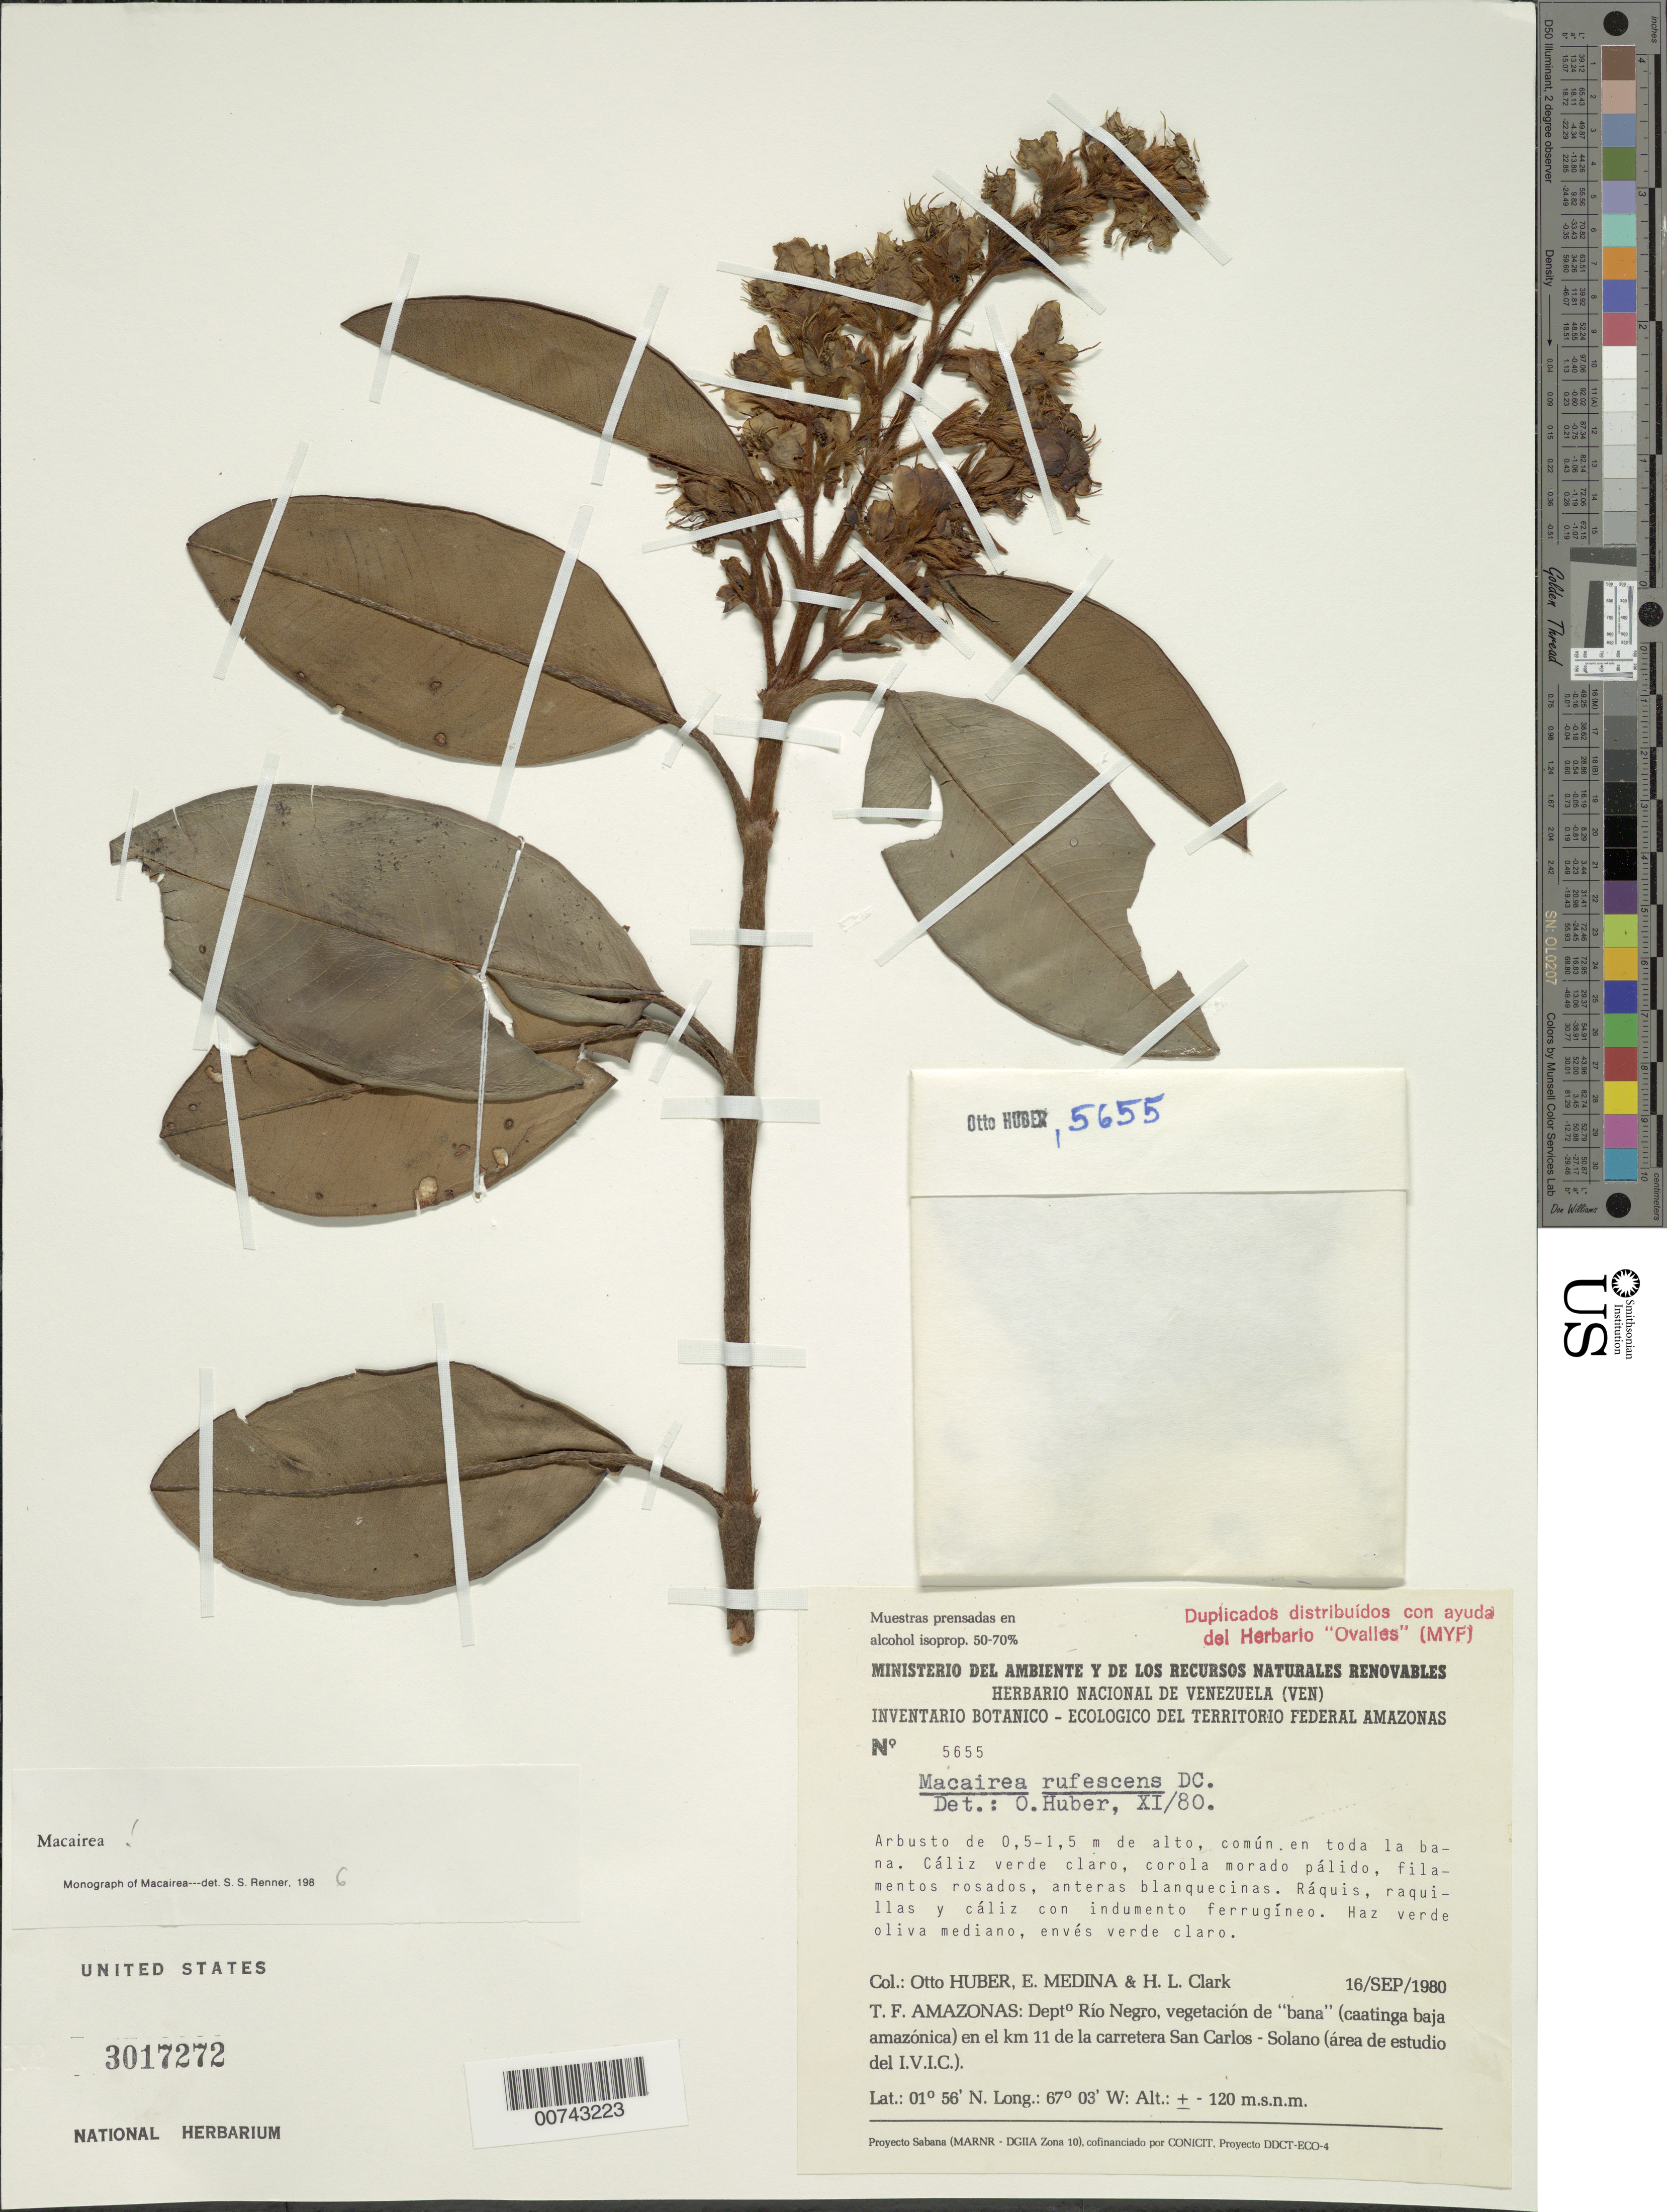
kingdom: Plantae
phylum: Tracheophyta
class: Magnoliopsida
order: Myrtales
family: Melastomataceae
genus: Macairea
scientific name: Macairea rufescens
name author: DC.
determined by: Huber, Otto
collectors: O. Huber, E. Medina & H. L. Clark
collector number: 5655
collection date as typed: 16-Sep-80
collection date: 1980-09-16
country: Venezuela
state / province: Amazonas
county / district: Río Negro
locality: San Carlos-Solano, km 11 de la carretera (área de estudio del I.V.I.C.)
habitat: Vegetación de bana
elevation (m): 120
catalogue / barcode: US 3017272